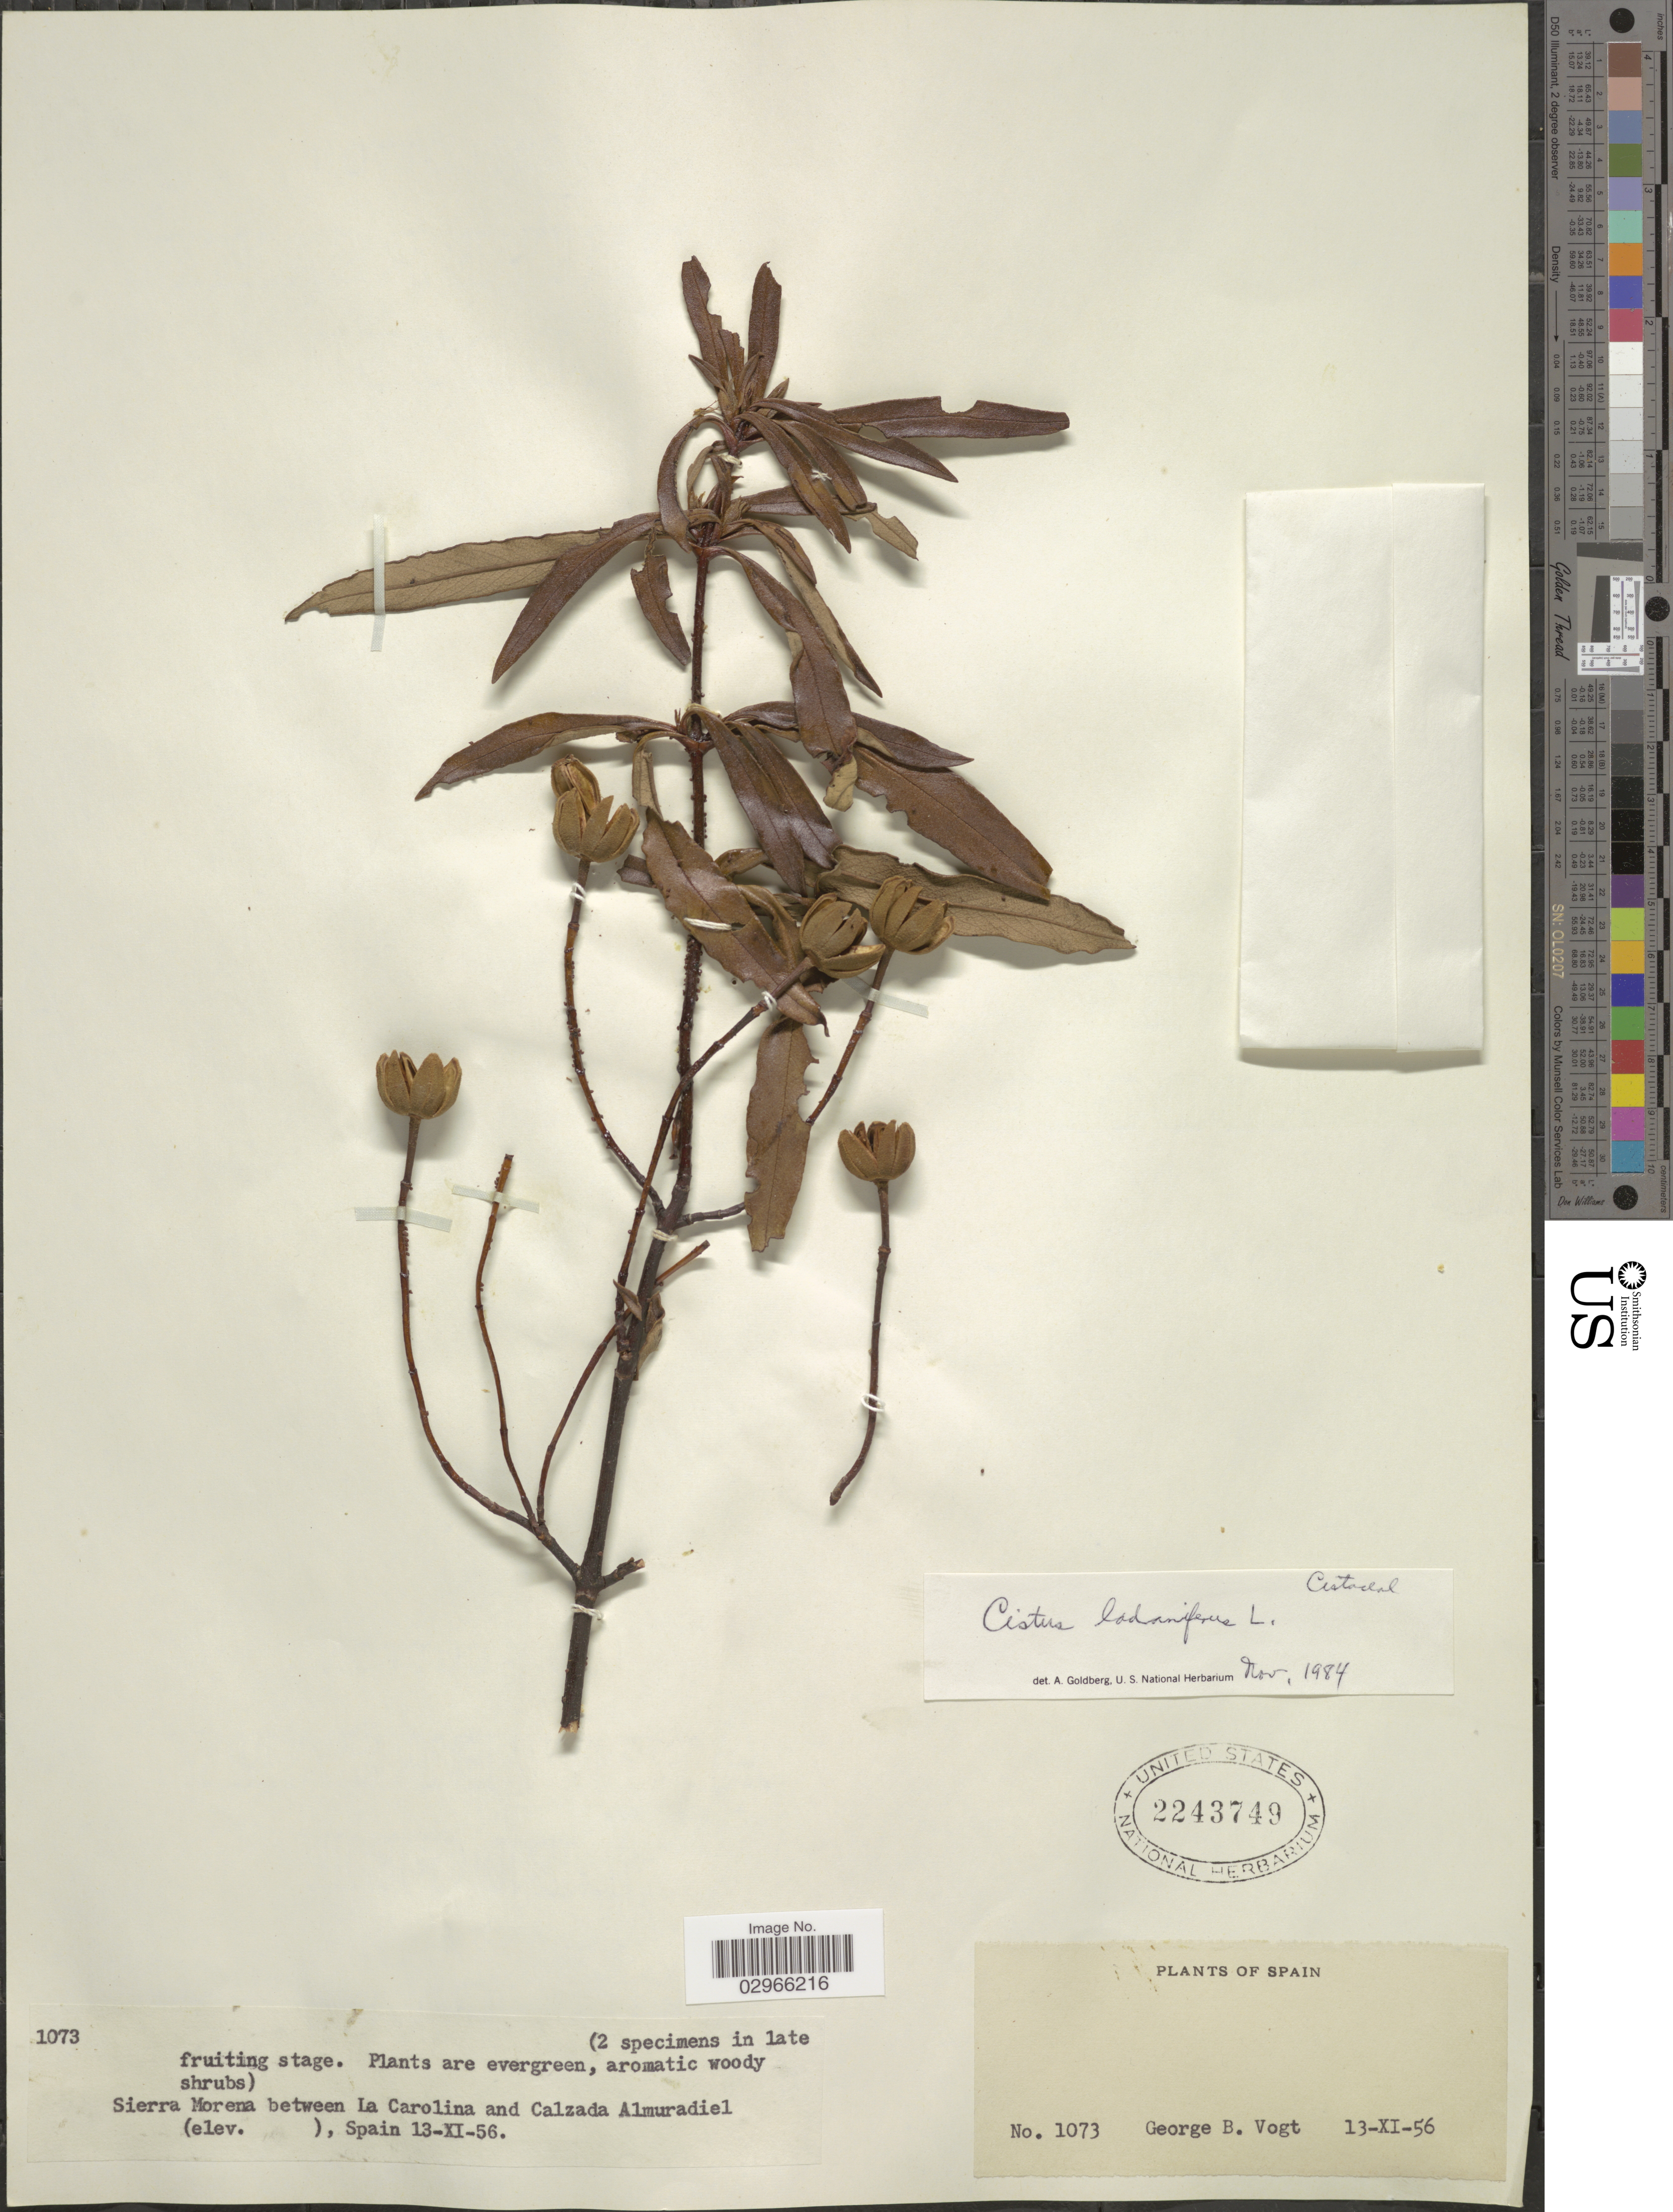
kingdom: Plantae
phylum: Tracheophyta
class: Magnoliopsida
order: Malvales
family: Cistaceae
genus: Cistus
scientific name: Cistus ladanifer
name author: L.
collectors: G. B. Vogt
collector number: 1073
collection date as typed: Transcribed d/m/y: 13/11/56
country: Spain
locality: Sierra Morena between La Carolina and Caldaza Almuradiel.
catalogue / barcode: US 2243749